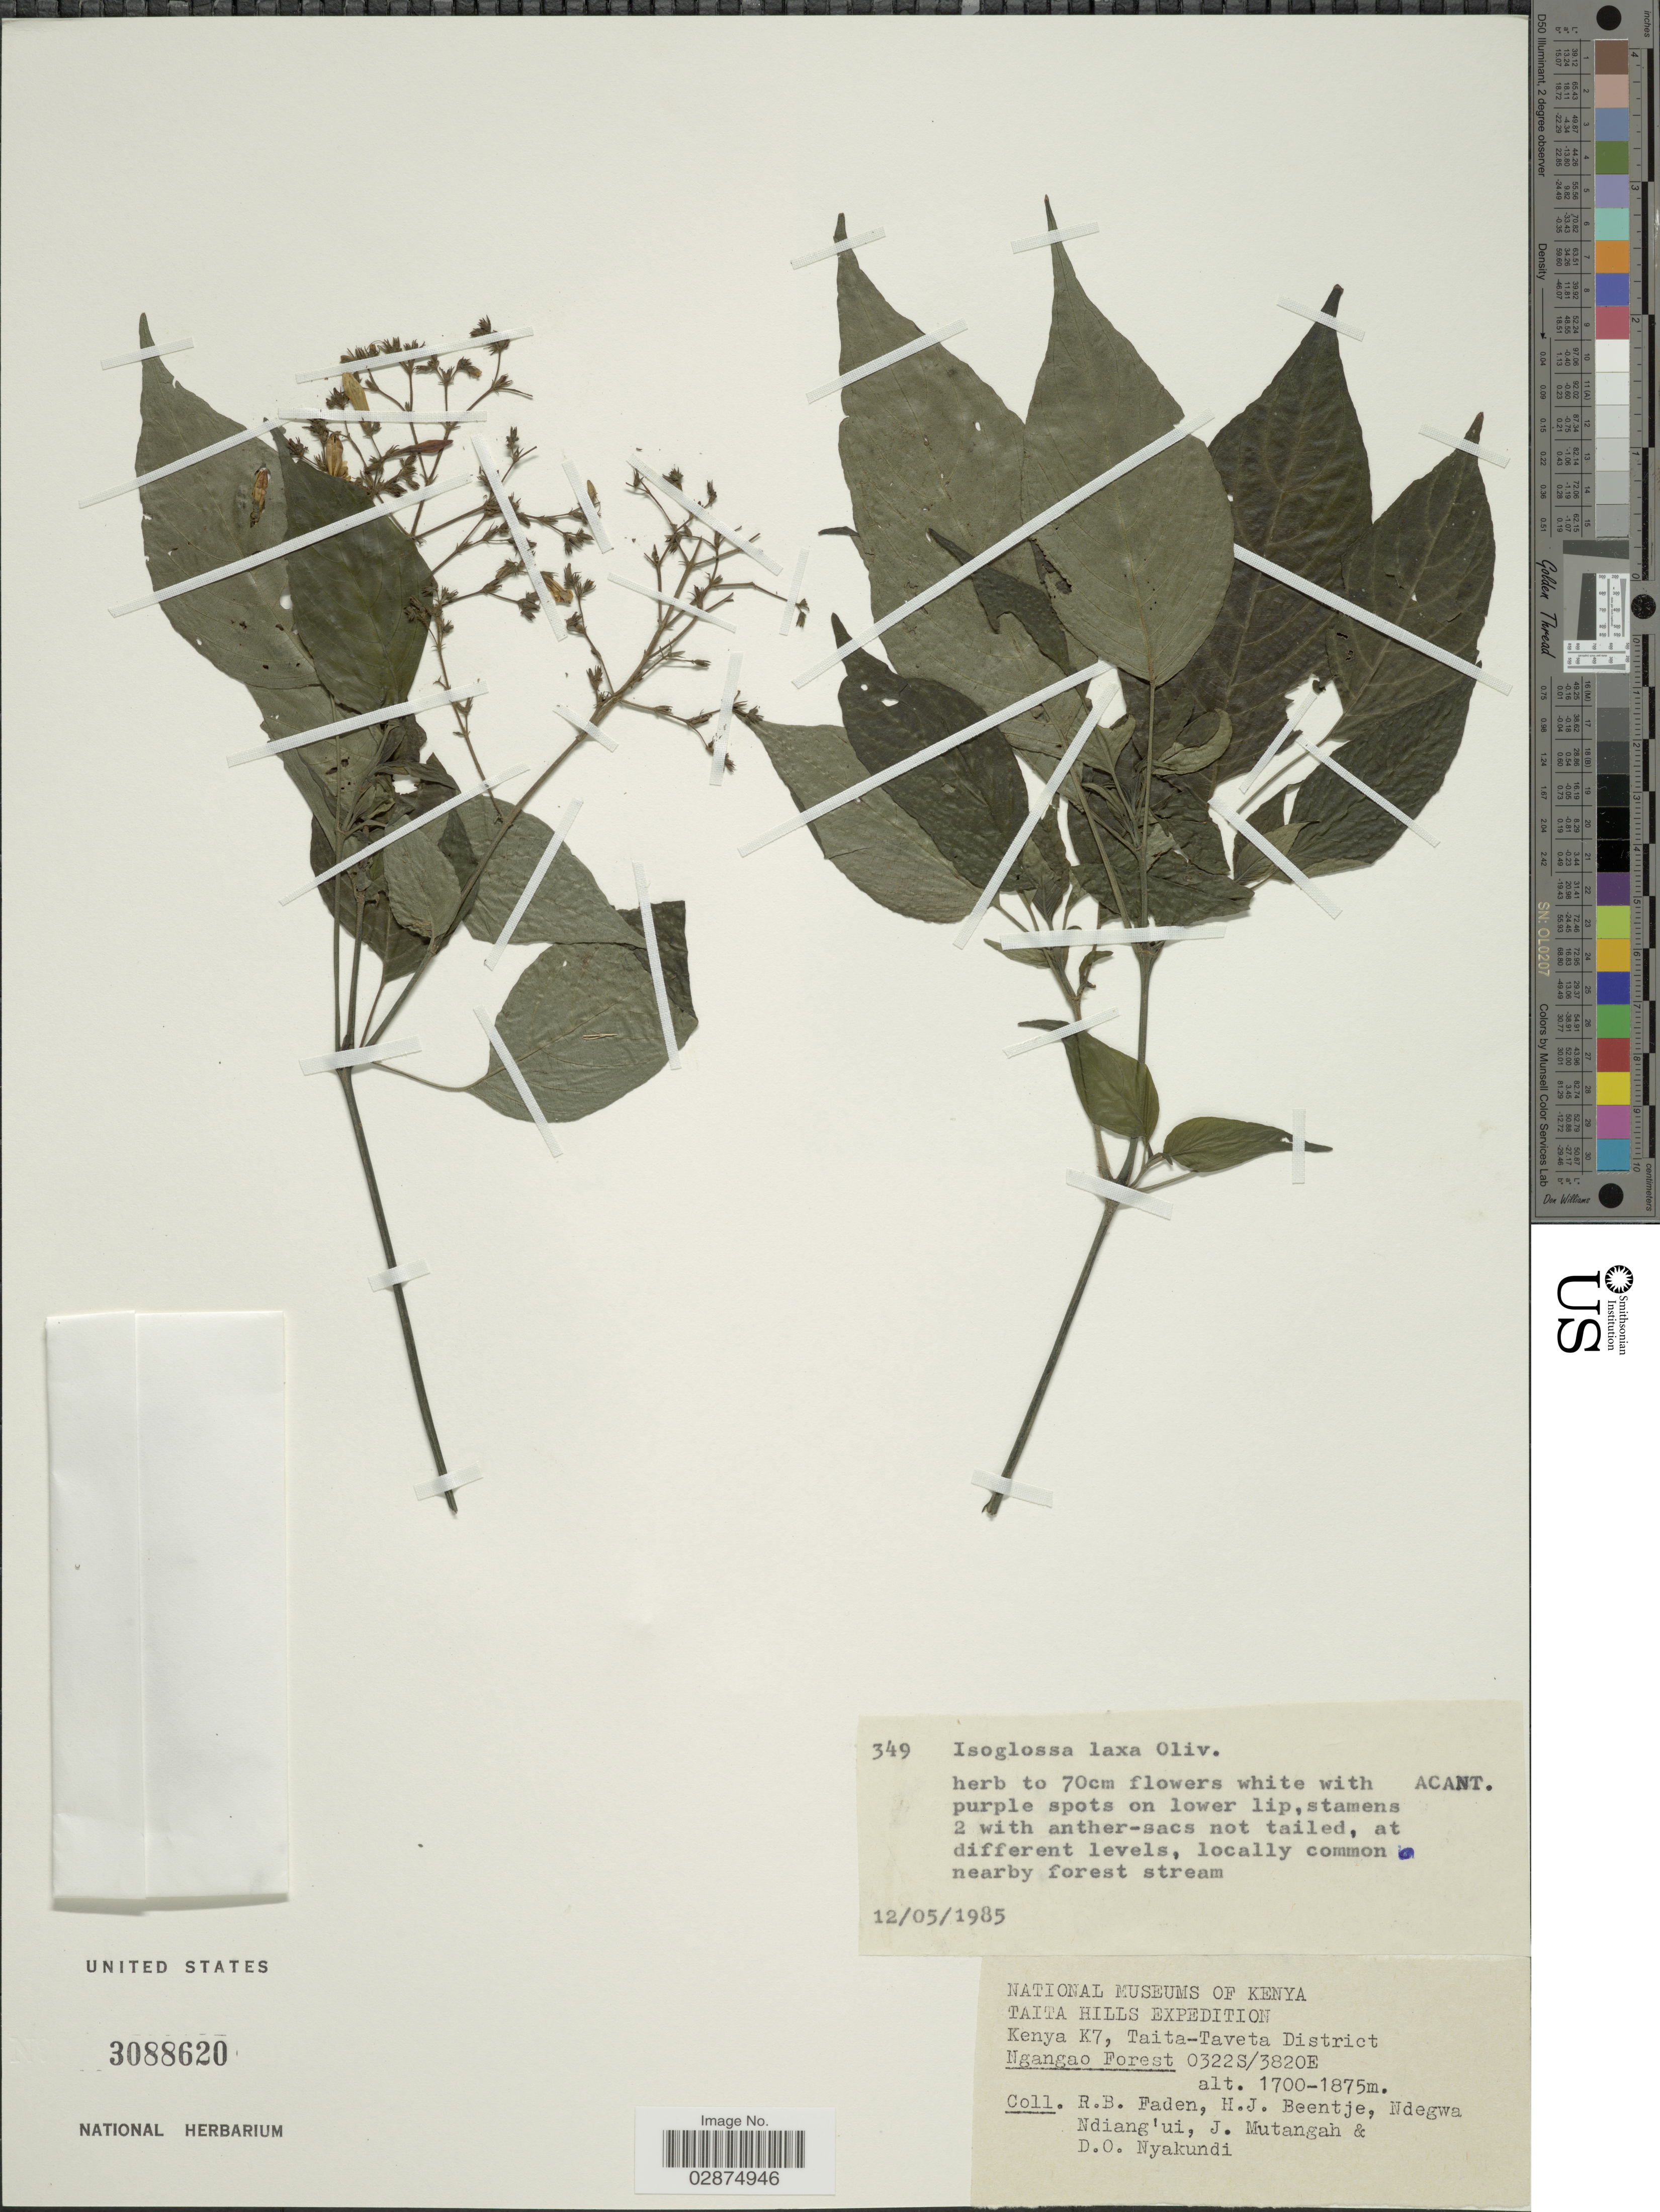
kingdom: Plantae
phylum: Tracheophyta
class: Magnoliopsida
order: Lamiales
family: Acanthaceae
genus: Isoglossa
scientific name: Isoglossa laxa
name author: (Oliv.)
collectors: R. B. Faden, H. J. Beentje, Ndegwa Ndiang'ui, J. Mutangah & D. Nyakundi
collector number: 349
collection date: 1985-05-12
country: Kenya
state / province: Taita Taveta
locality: Taita Hills. K7, Taita-Taveta District. Ngangao Forest.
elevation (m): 1700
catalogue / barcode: US 3088620